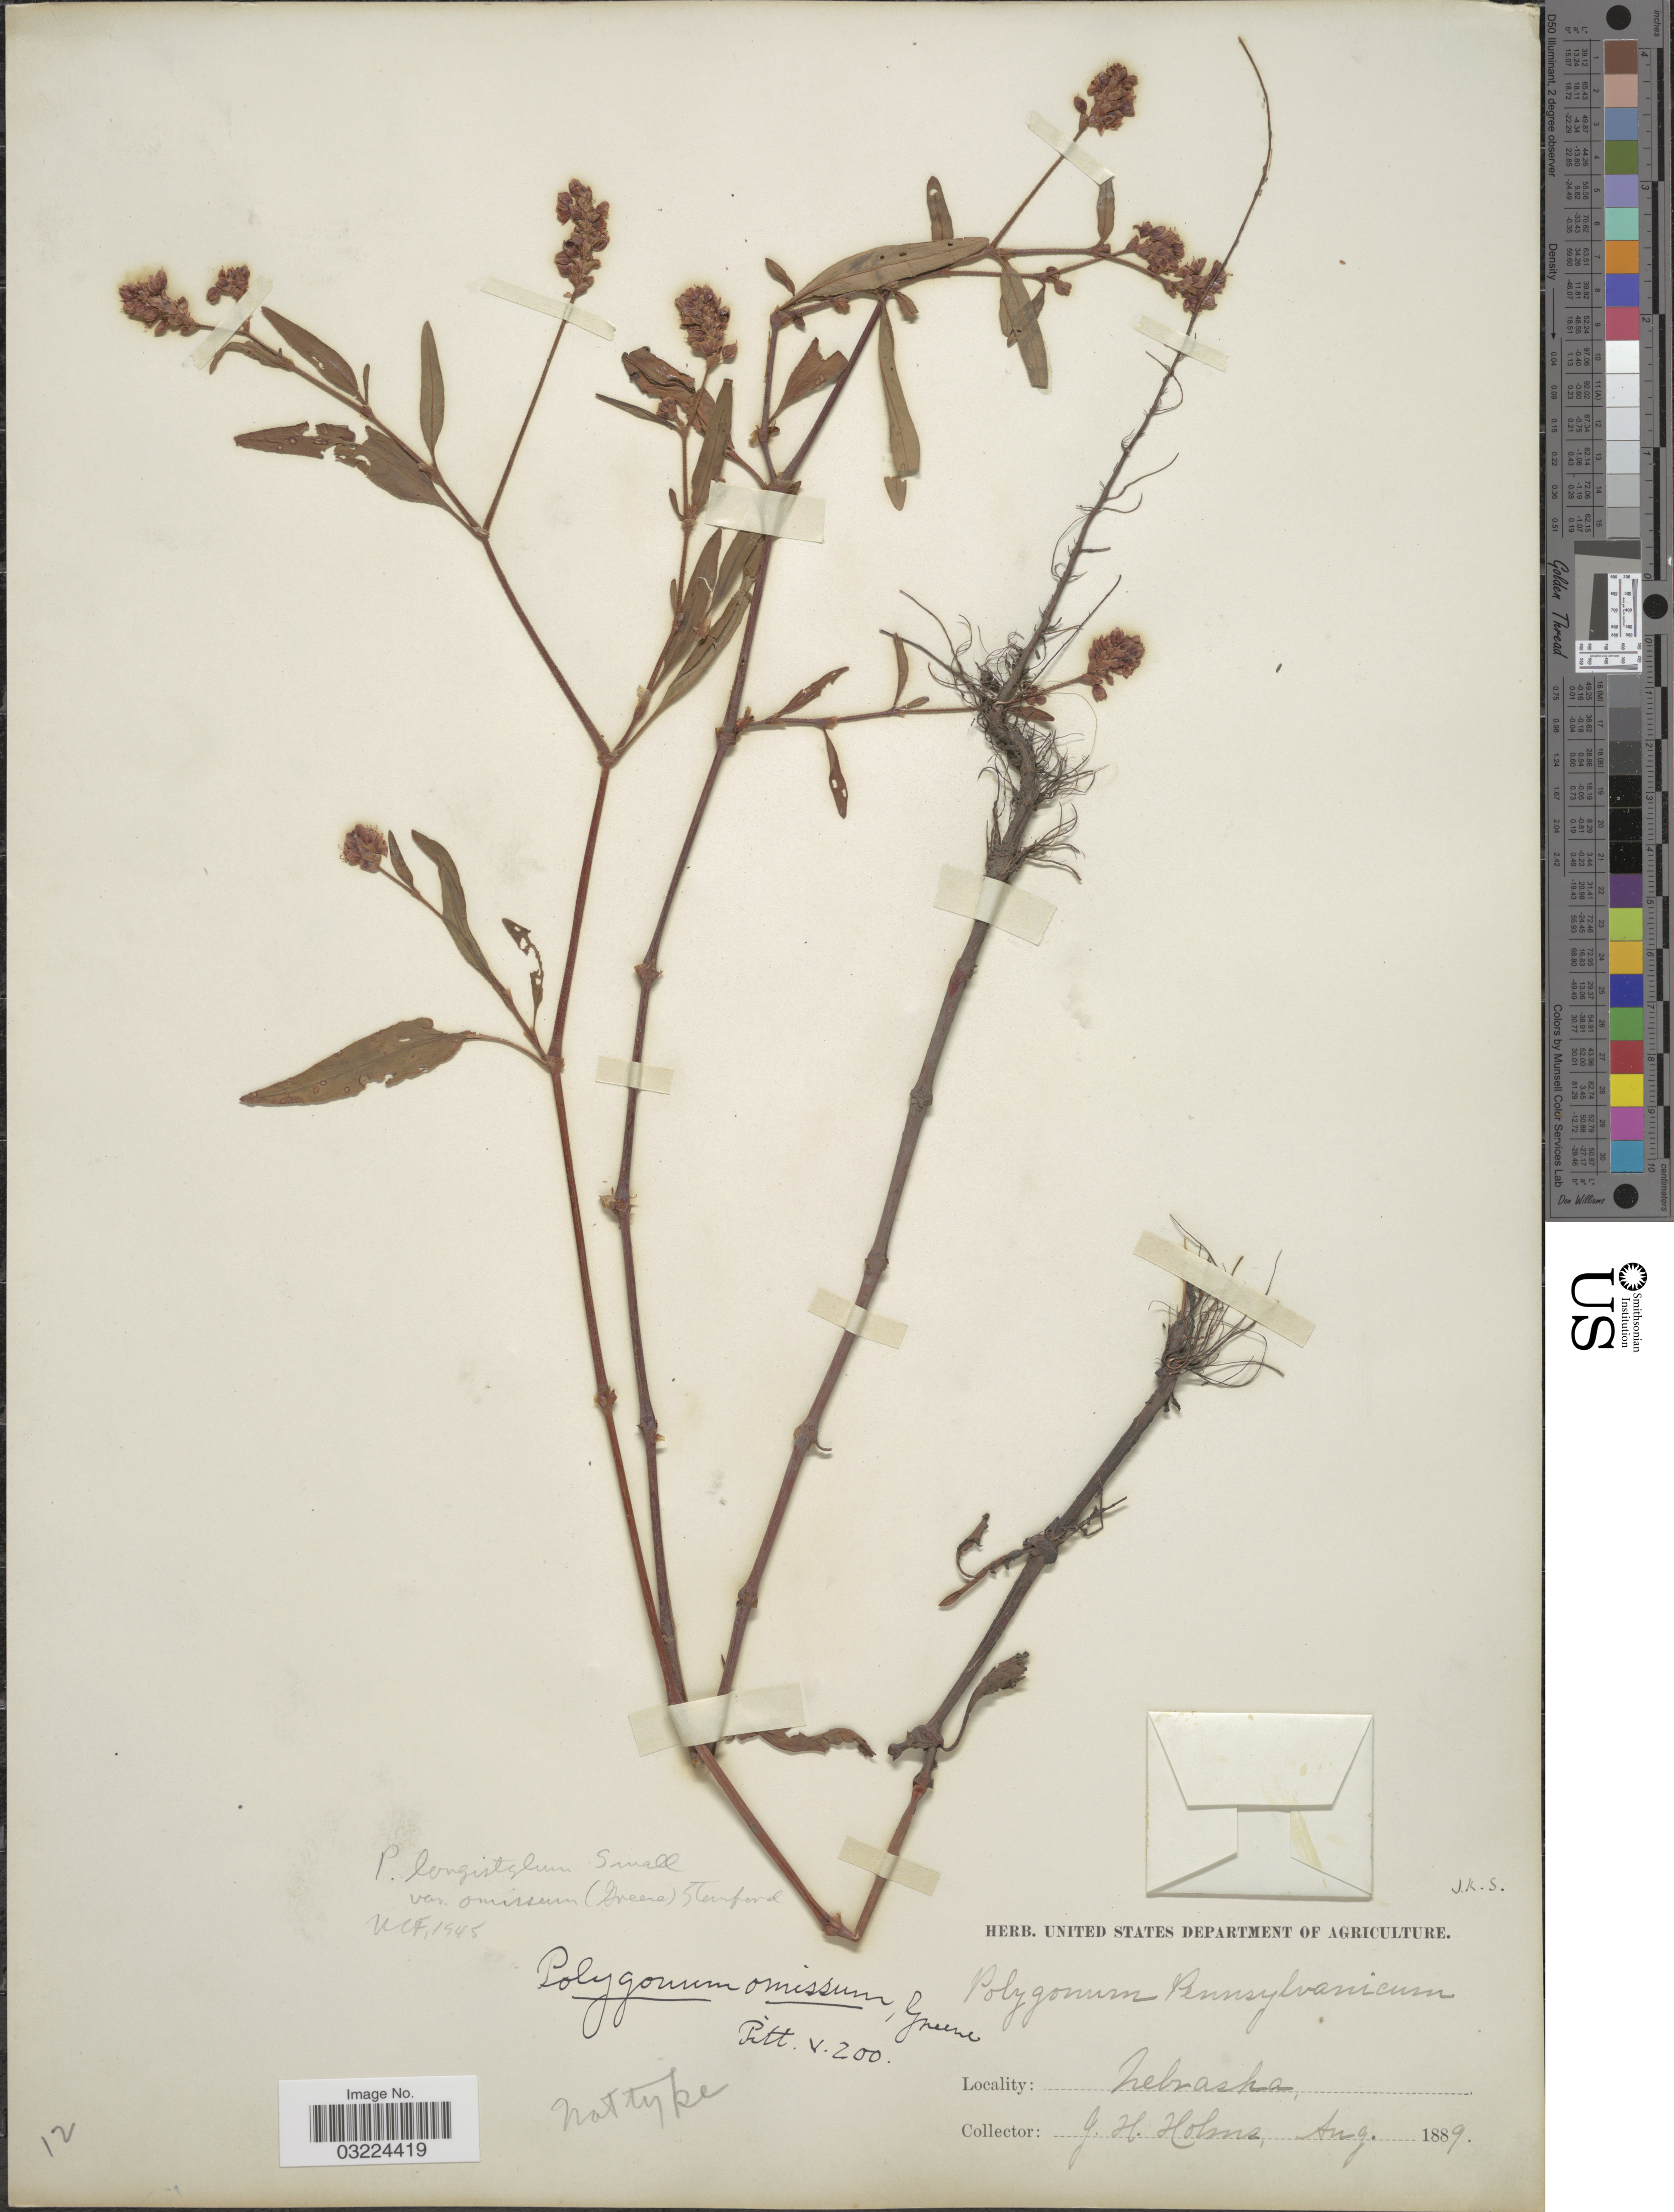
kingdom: Plantae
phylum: Tracheophyta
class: Magnoliopsida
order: Caryophyllales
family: Polygonaceae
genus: Persicaria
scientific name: Persicaria bicornis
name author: (Raf.) Nieuwl.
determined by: Atha, D. E.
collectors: J. H. Holms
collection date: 1889-08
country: United States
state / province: Nebraska